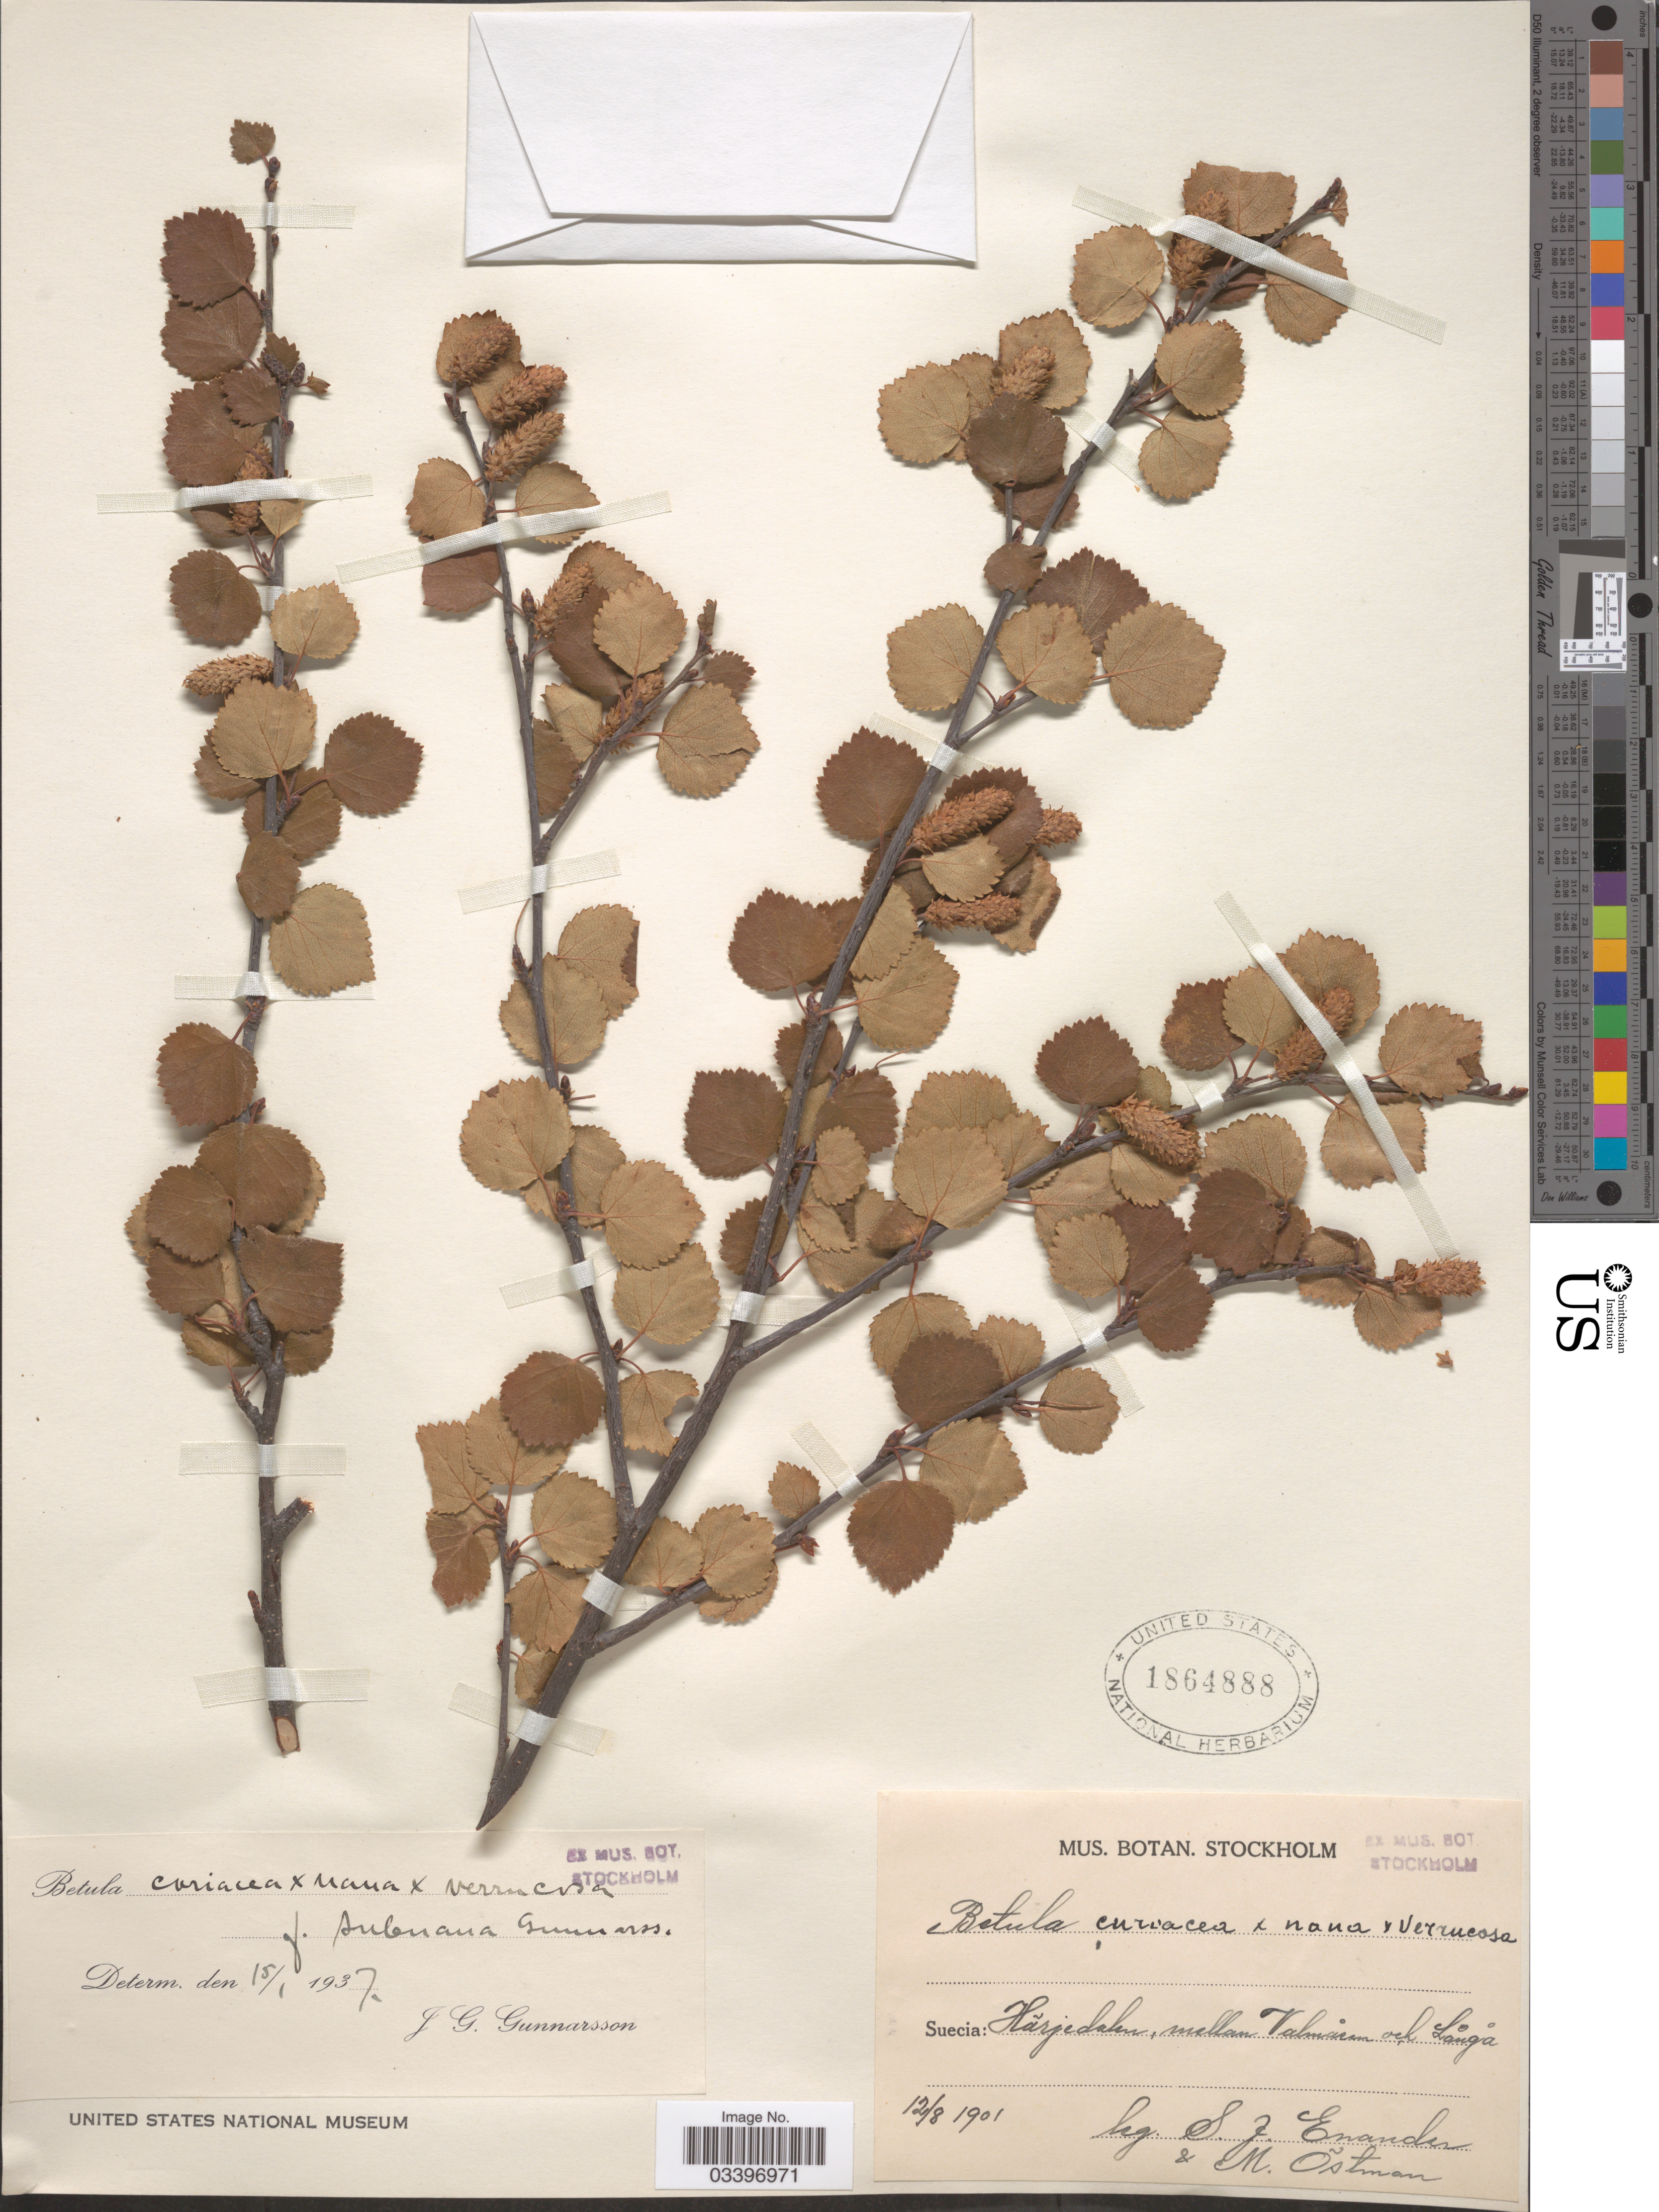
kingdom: Plantae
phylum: Tracheophyta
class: Magnoliopsida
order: Fagales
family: Betulaceae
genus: Betula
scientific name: Betula coriacea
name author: Pamp.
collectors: S. Enander & M. Ostman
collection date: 1901-08-12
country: Sweden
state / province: Jamtland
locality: Suecia: Hãrjedalen, mellem Valmåsen och Långå.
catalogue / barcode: US 1864888